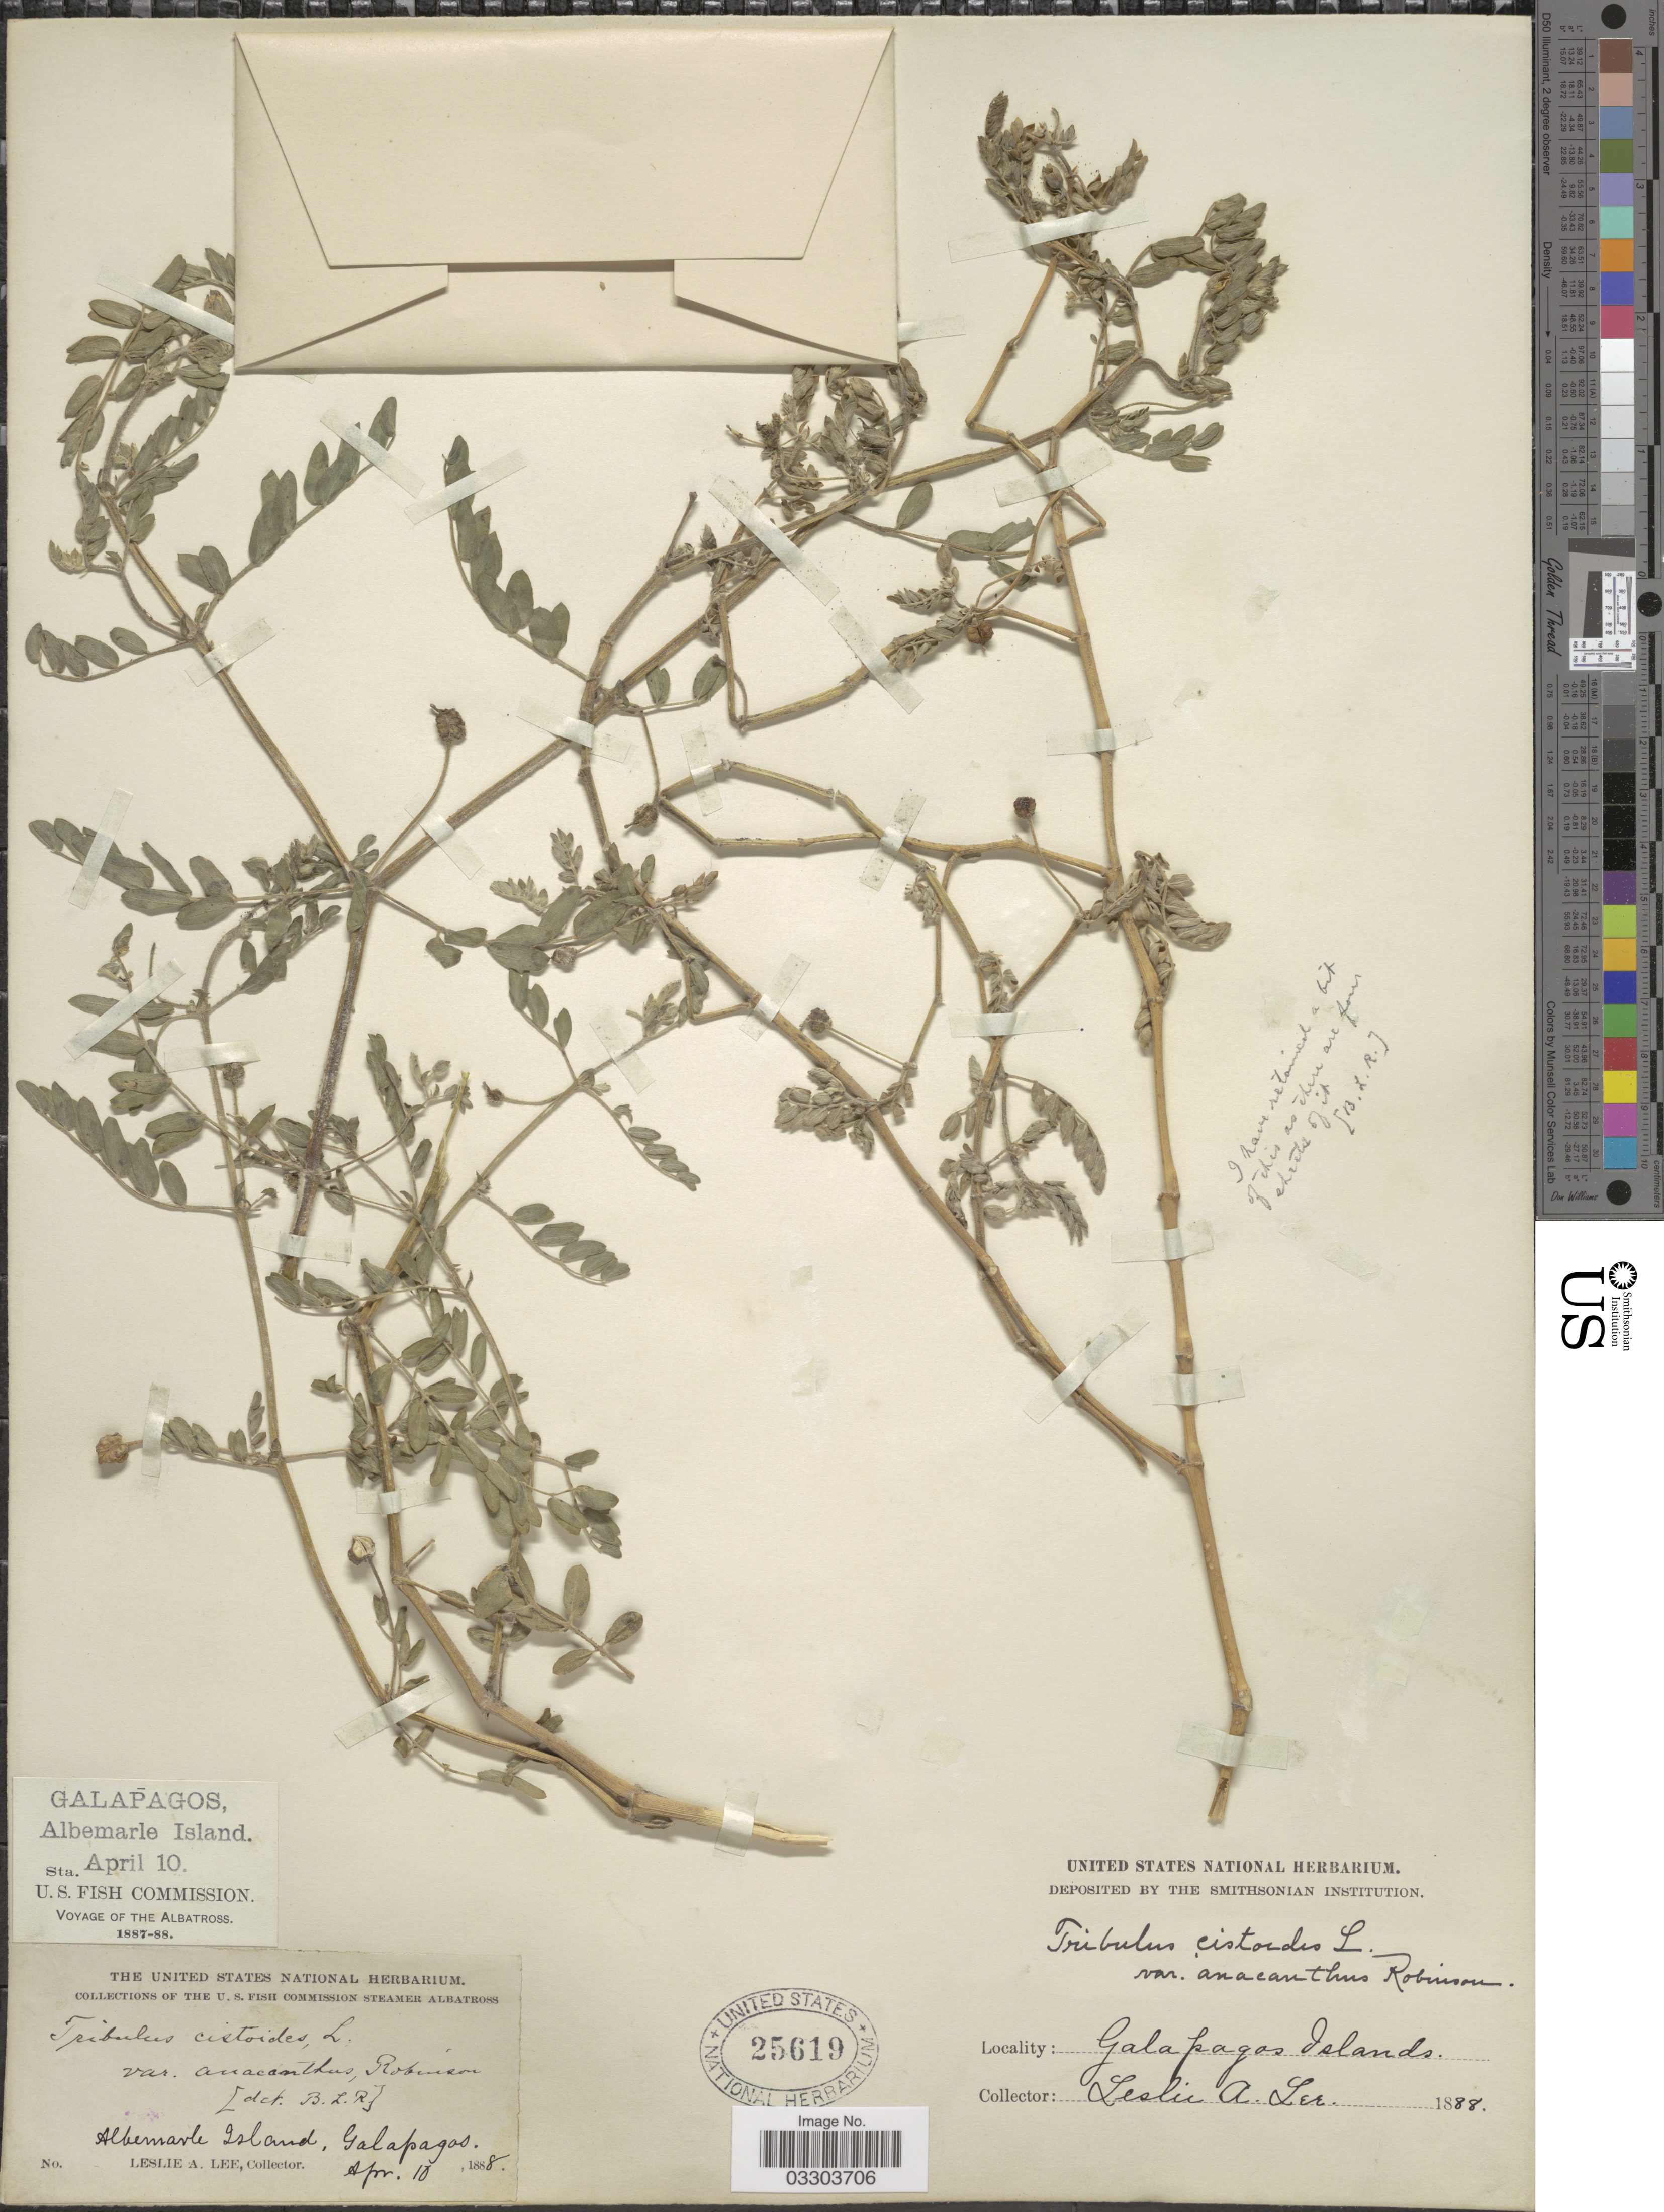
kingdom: Plantae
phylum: Tracheophyta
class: Magnoliopsida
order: Zygophyllales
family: Zygophyllaceae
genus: Tribulus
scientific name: Tribulus cistoides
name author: L.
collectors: L. Lee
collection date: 1888-04-10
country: Ecuador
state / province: Colón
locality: Galapagos Islands. Albemarle Island, Galapagos.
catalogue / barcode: US 25619